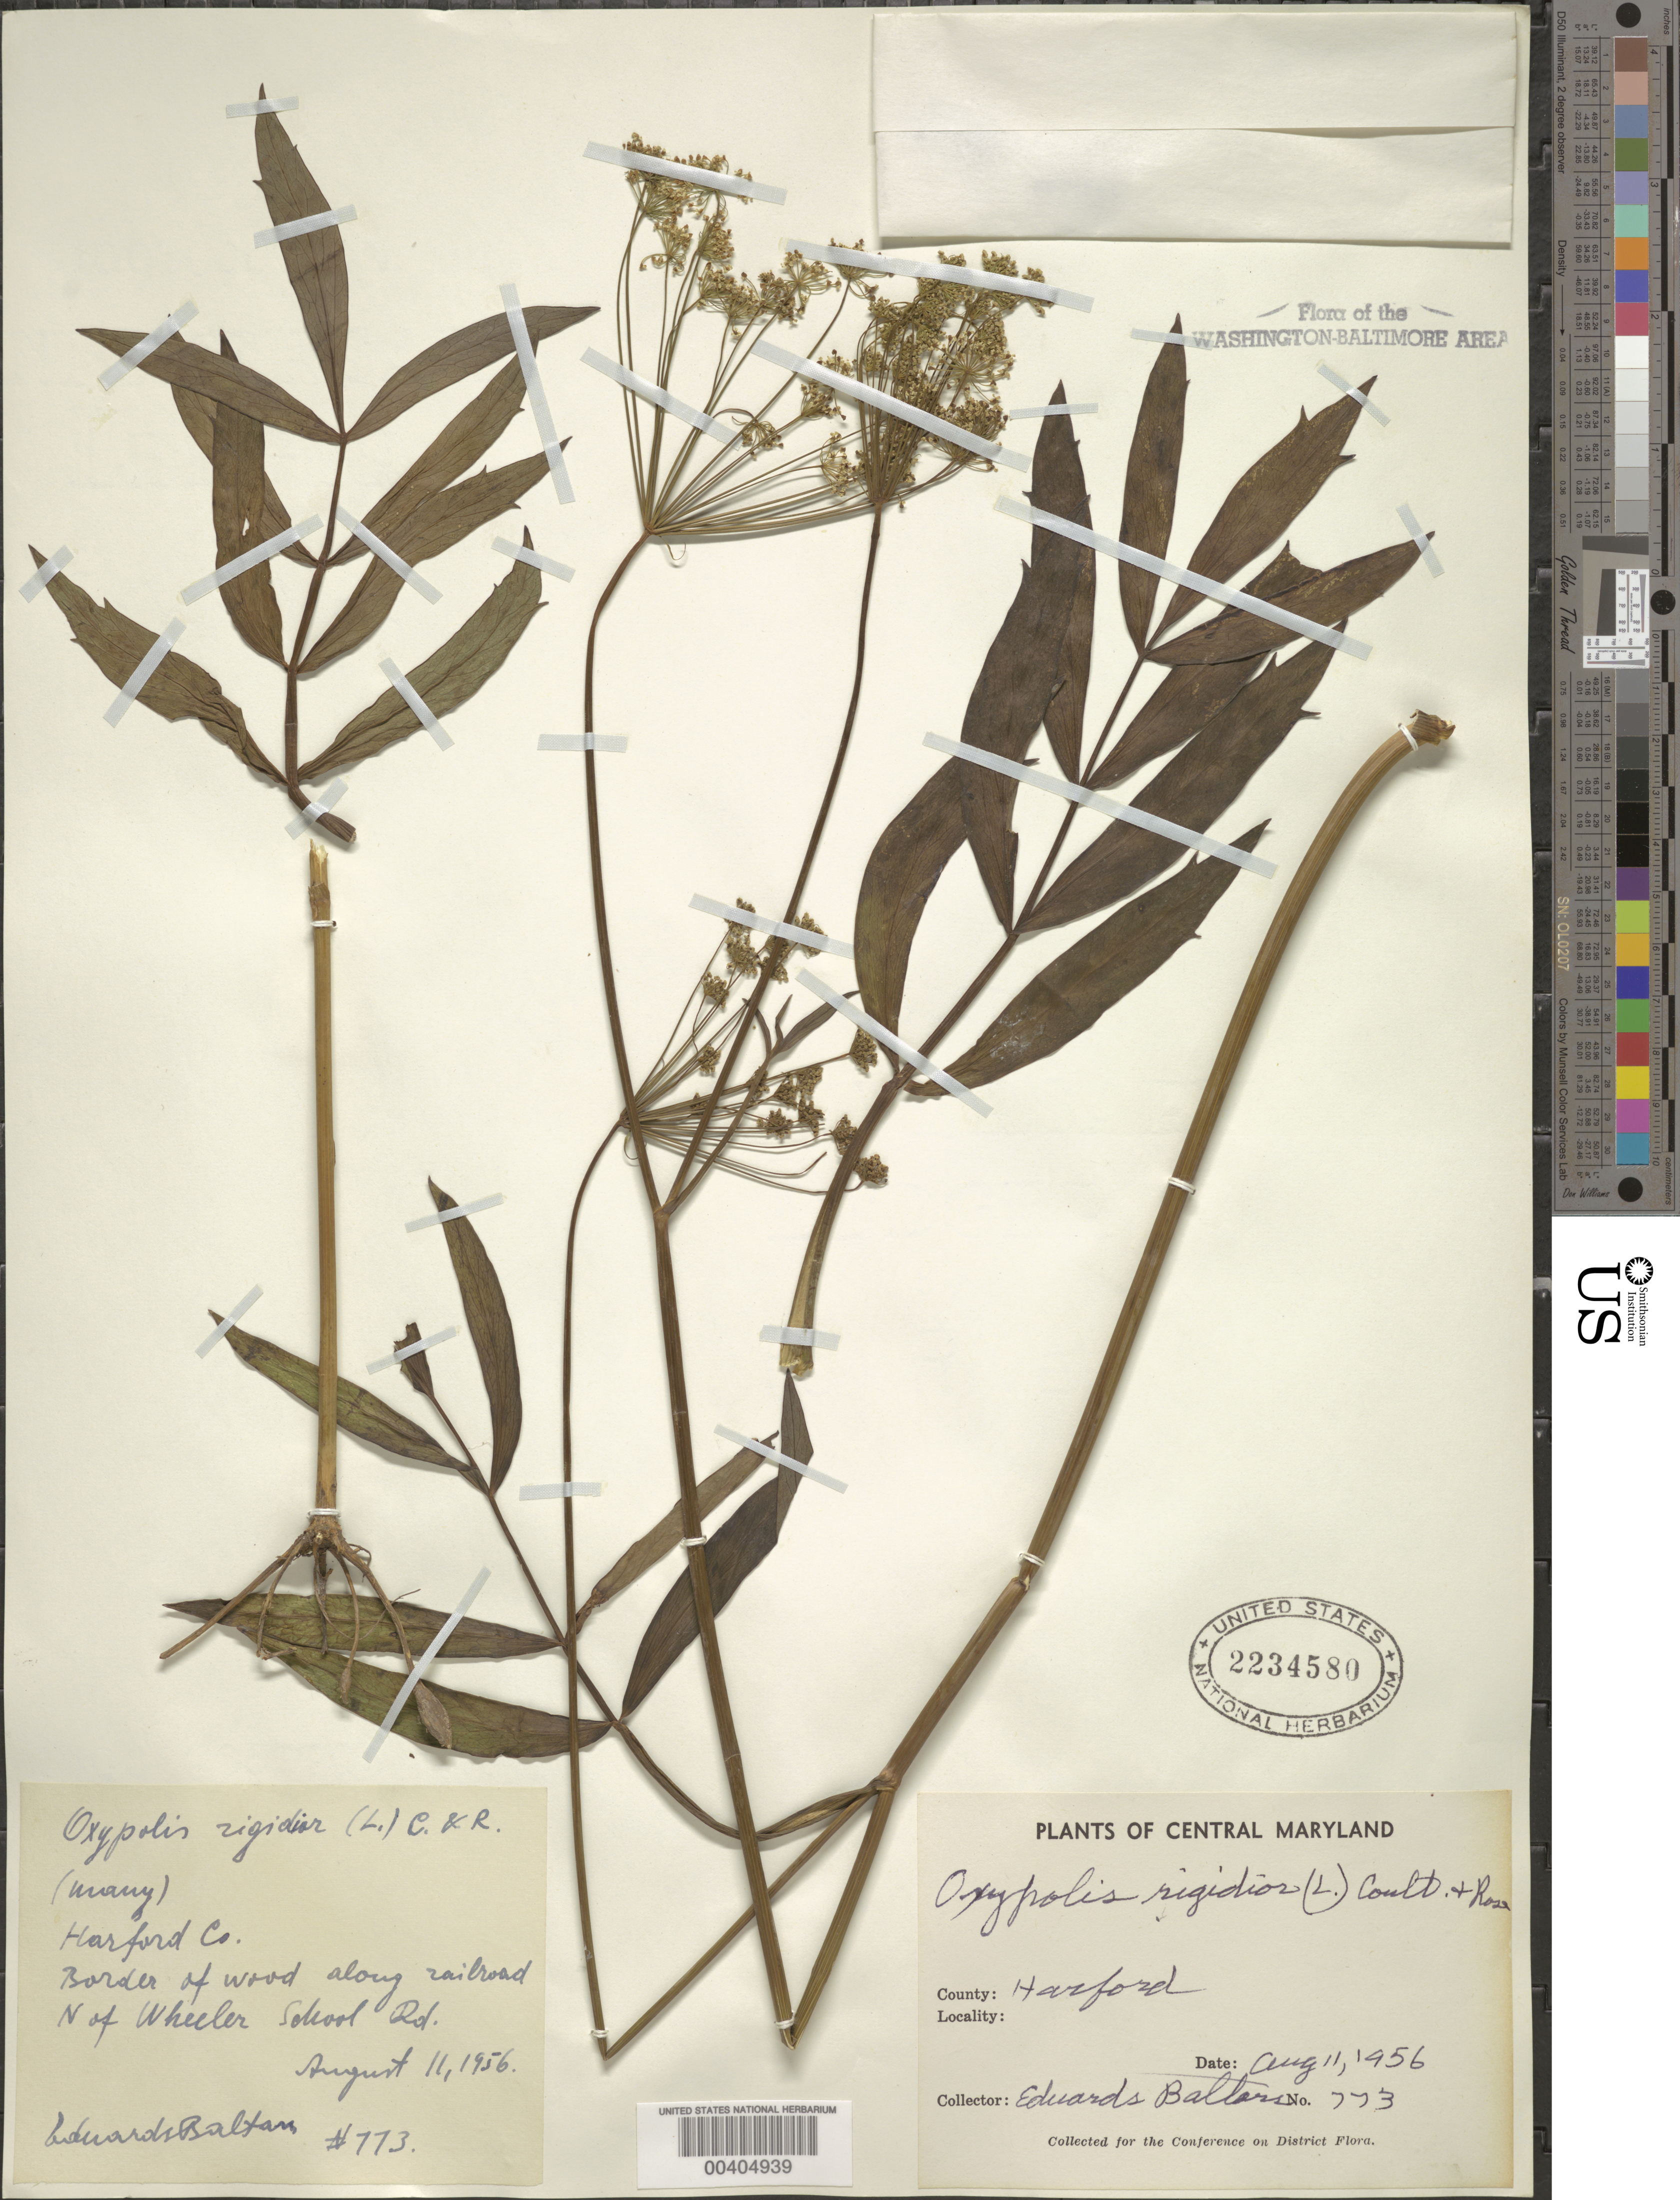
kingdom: Plantae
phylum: Tracheophyta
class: Magnoliopsida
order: Apiales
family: Apiaceae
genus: Oxypolis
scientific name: Oxypolis rigidior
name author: (L.) Raf.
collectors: W. R. Maxon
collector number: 6283A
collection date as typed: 24 Oct 1916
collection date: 1916-10-24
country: United States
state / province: Maryland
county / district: Prince George's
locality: Powder Mill Bog, west of Beltsville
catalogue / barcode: US 988580